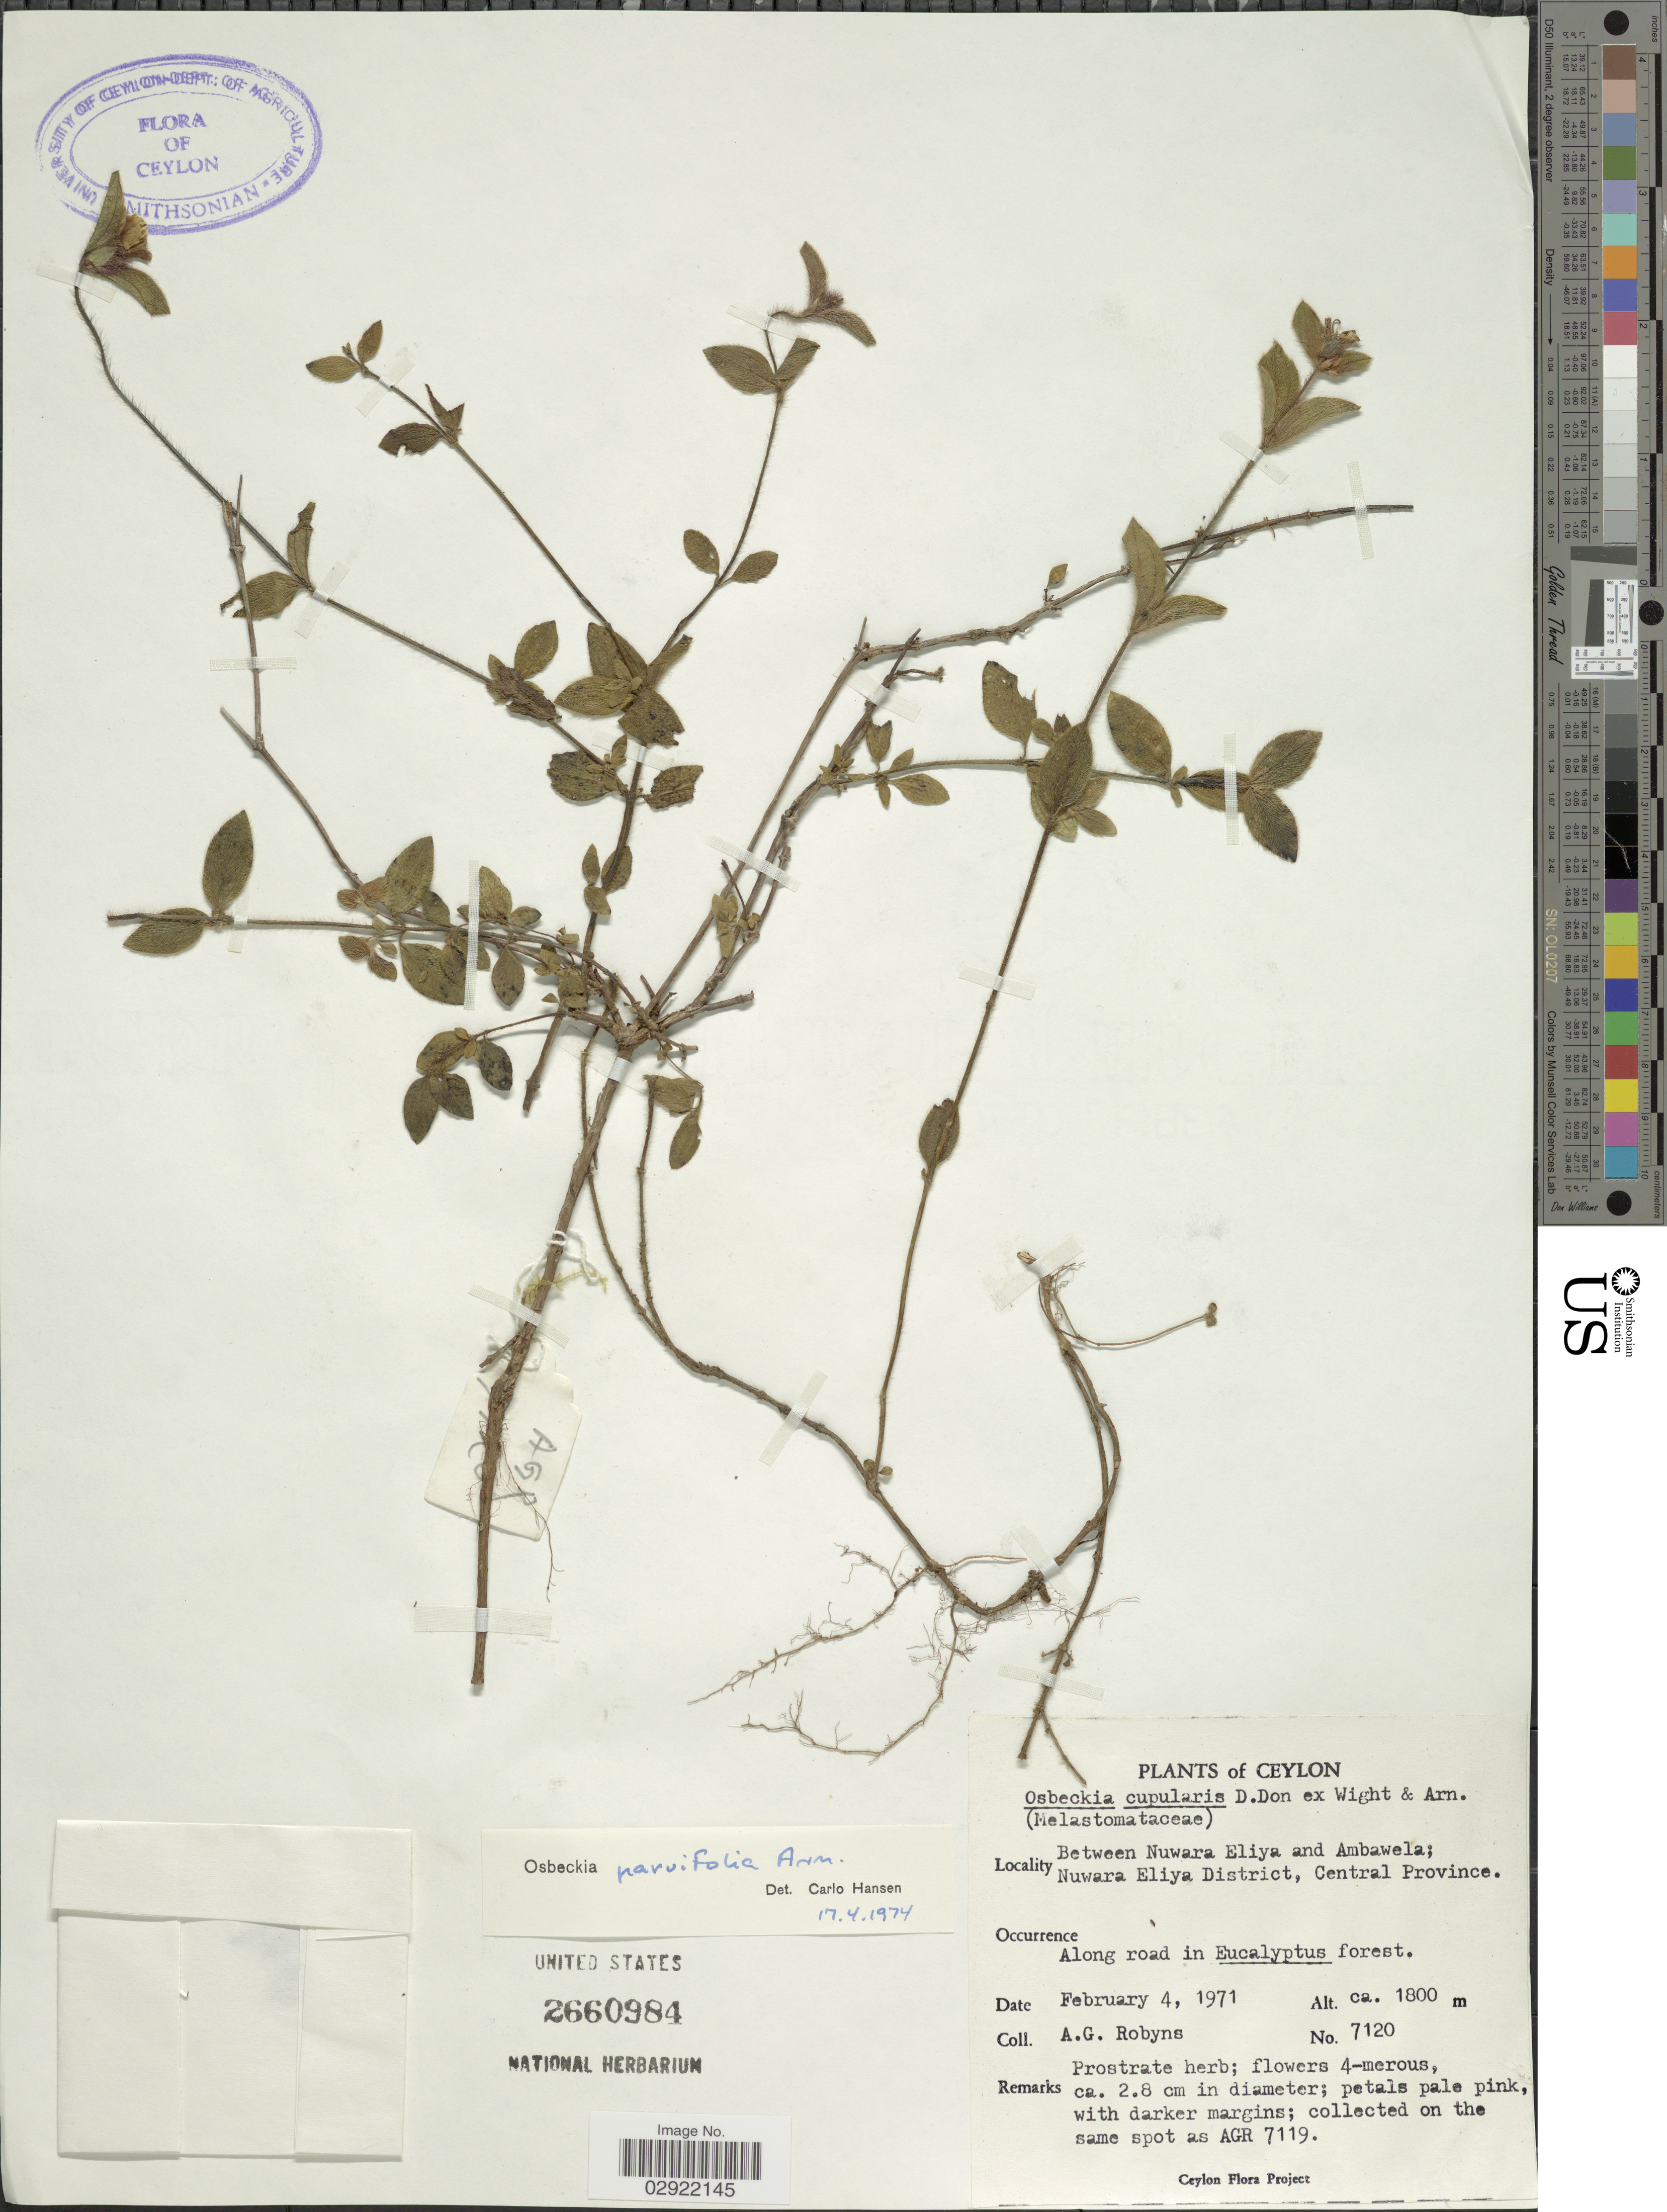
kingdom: Plantae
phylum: Tracheophyta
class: Magnoliopsida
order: Myrtales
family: Melastomataceae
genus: Osbeckia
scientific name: Osbeckia parvifolia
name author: Arn.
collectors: A. Robyns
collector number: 7120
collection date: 1971-02-04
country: Sri Lanka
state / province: Central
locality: Ceylon. Between Nuwara Eliya and Ambawela; Nuwara Eliya District.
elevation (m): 1800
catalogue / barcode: US 2660984